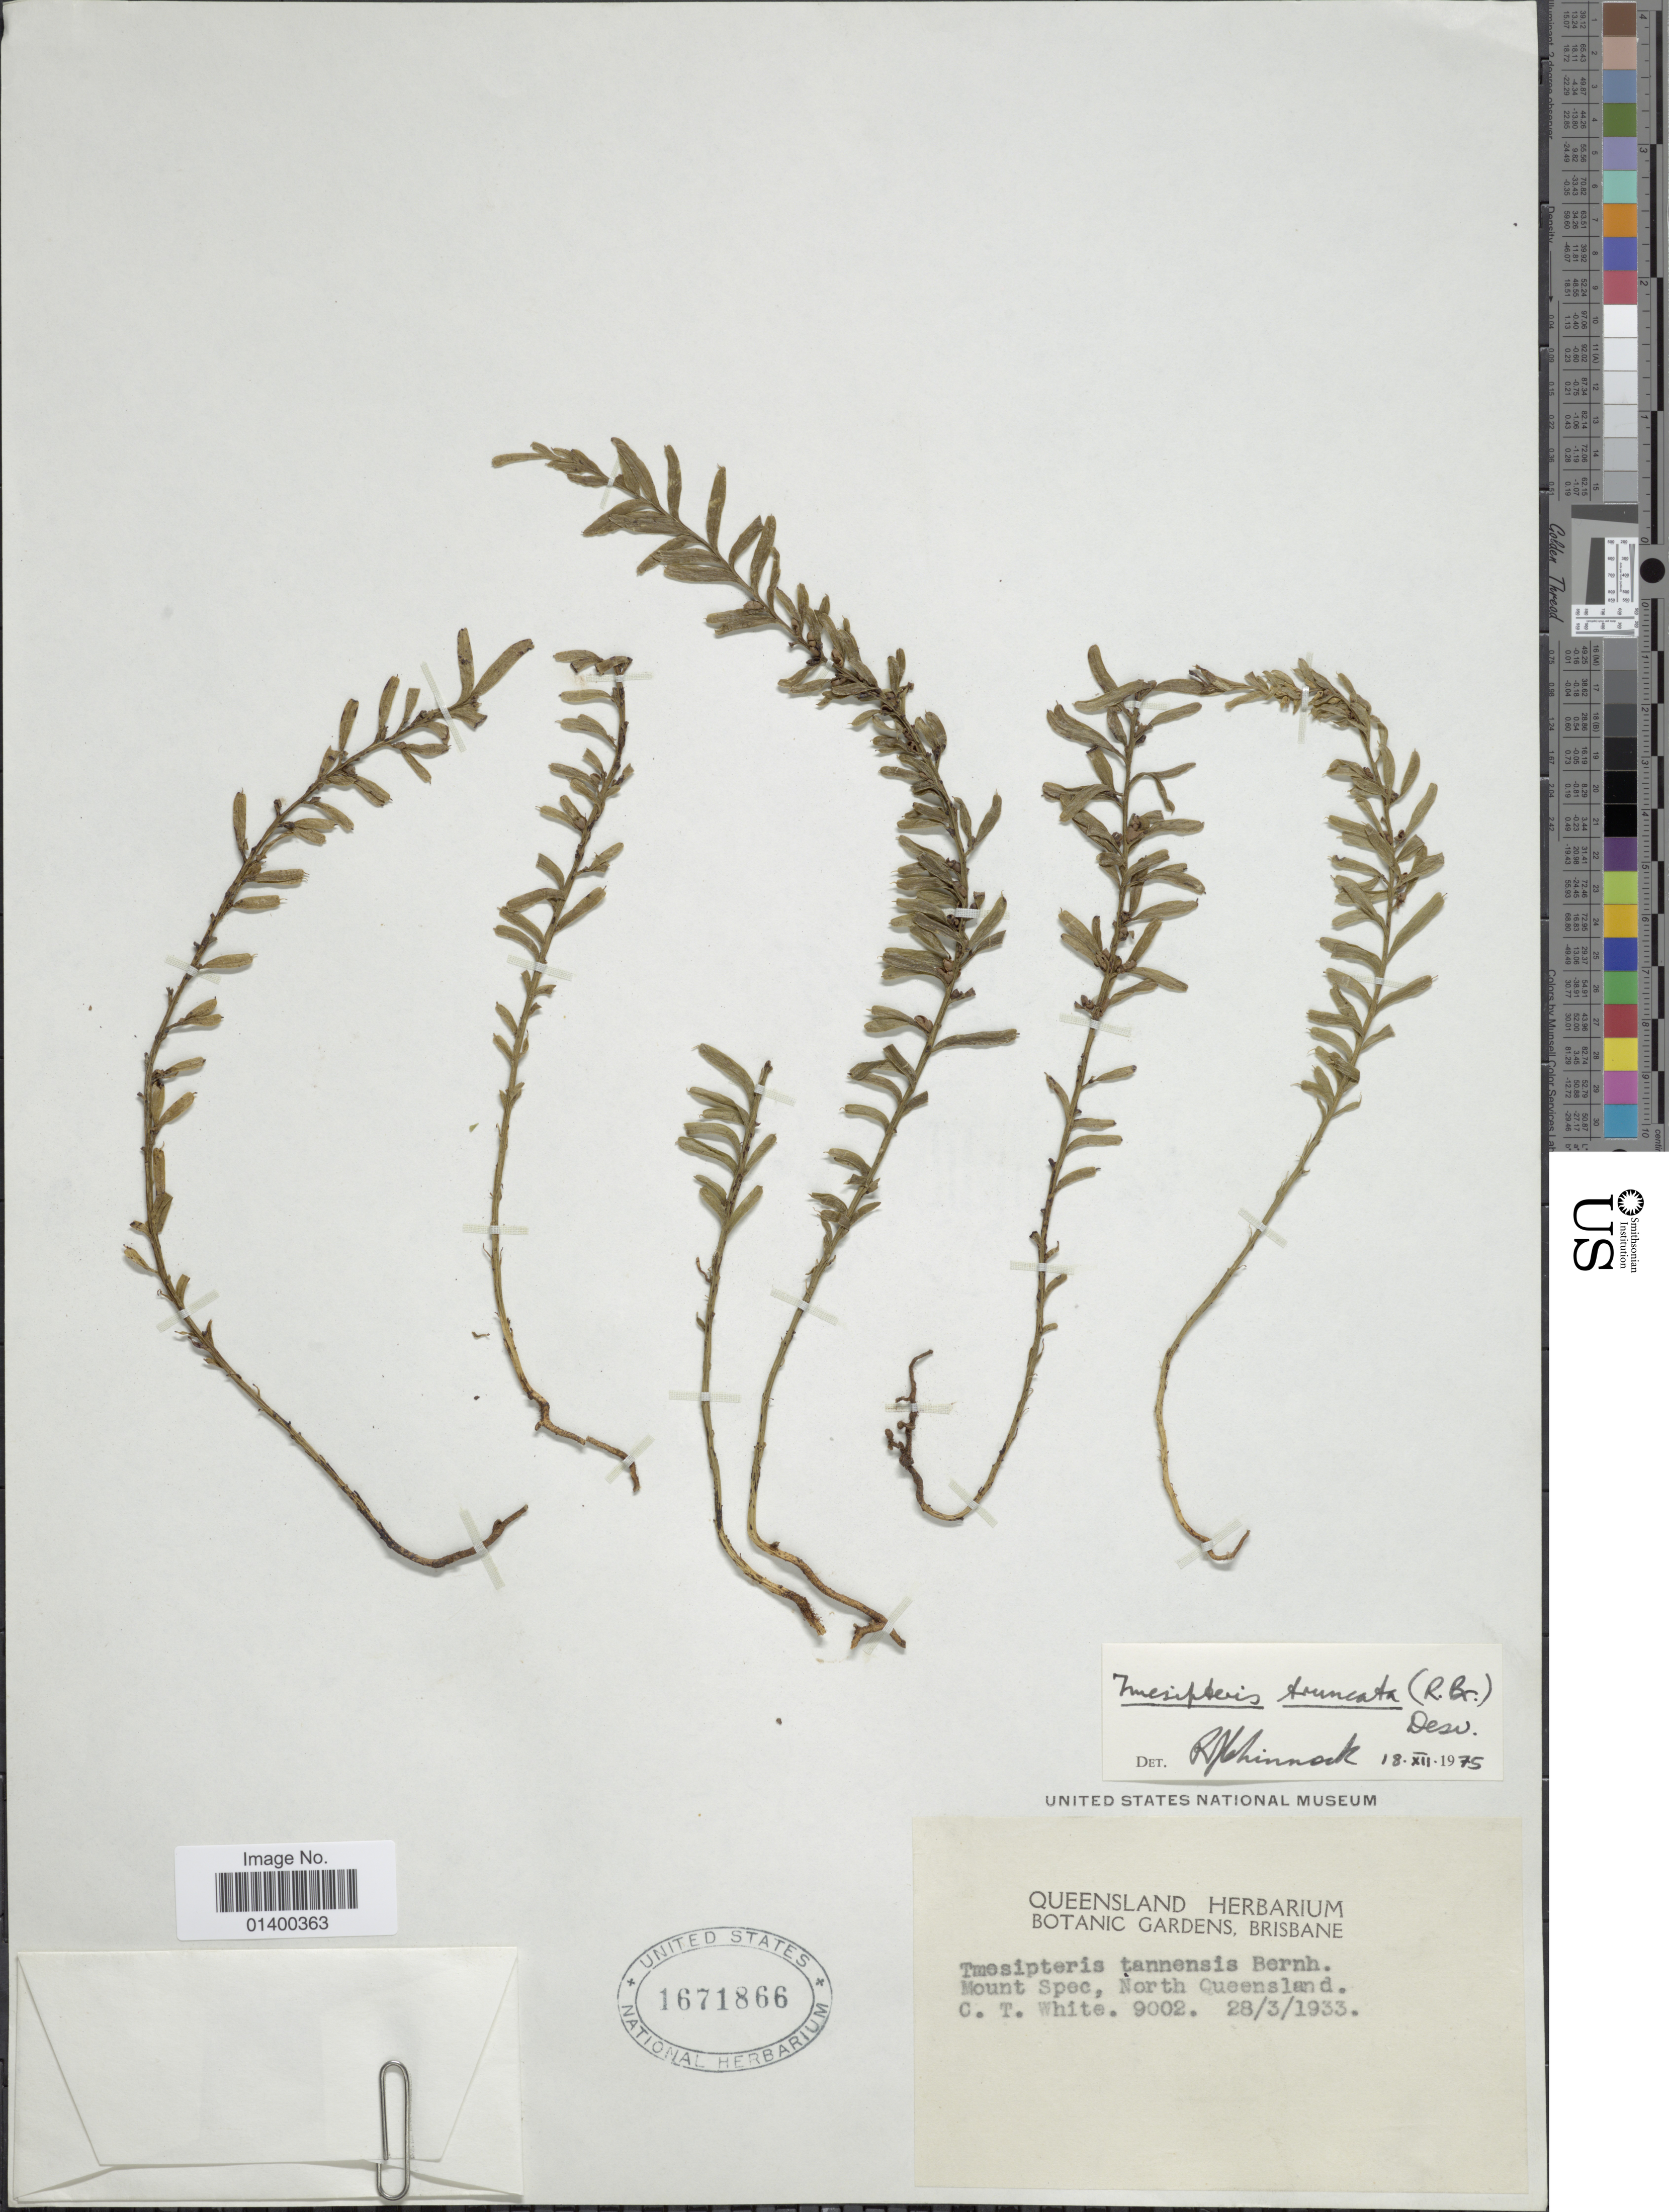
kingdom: Plantae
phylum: Tracheophyta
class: Polypodiopsida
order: Psilotales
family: Psilotaceae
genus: Tmesipteris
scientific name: Tmesipteris truncata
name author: (R. Br.) Desv.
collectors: C. T. White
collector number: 9002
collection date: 1933-03-28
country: Australia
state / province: Queensland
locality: Mount Spec., North Queensland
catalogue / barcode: US 1671866